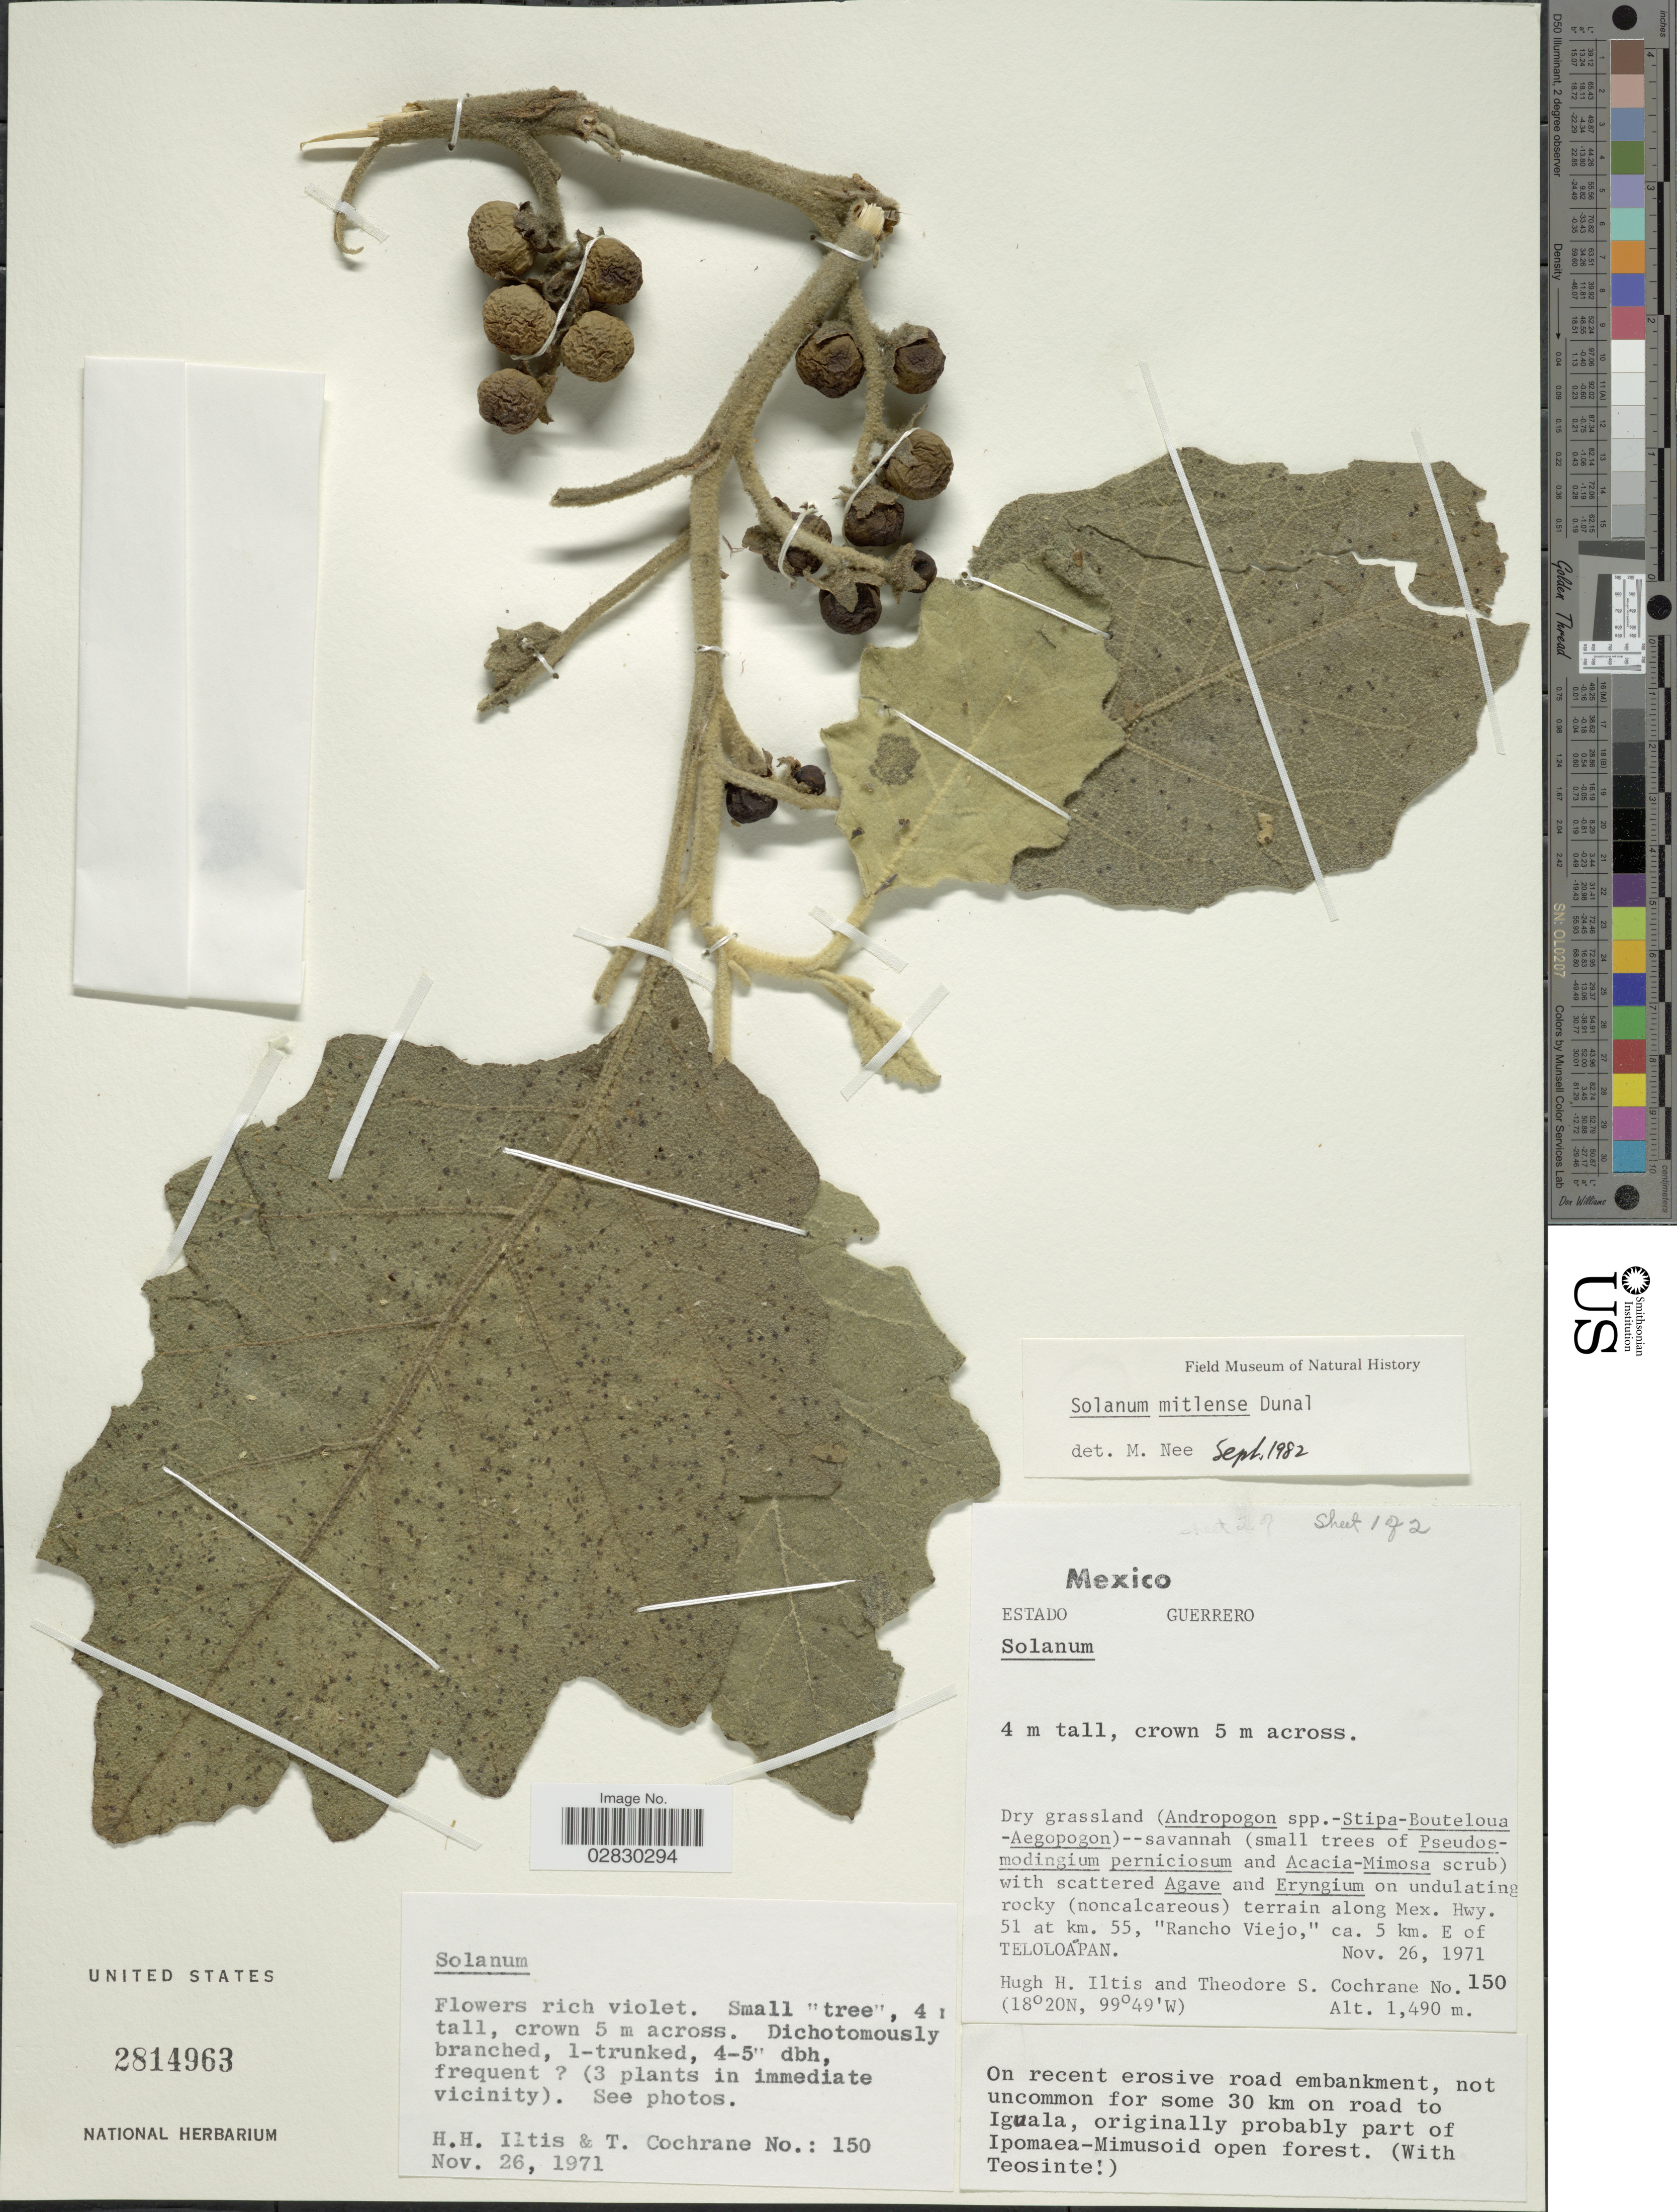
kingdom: Plantae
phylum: Tracheophyta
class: Magnoliopsida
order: Solanales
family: Solanaceae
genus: Solanum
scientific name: Solanum mitlense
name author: Dunal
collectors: H. Iltis & T. S. Cochrane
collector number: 150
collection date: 1971-11-26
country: Mexico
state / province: Guerrero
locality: On undulating rocky (noncalcareous) terrain along Mex. Hwy. 51 at km. 55, "Rancho Viejo," ca. 5 km. E of Teloloápan.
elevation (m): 1490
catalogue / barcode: US 2814963